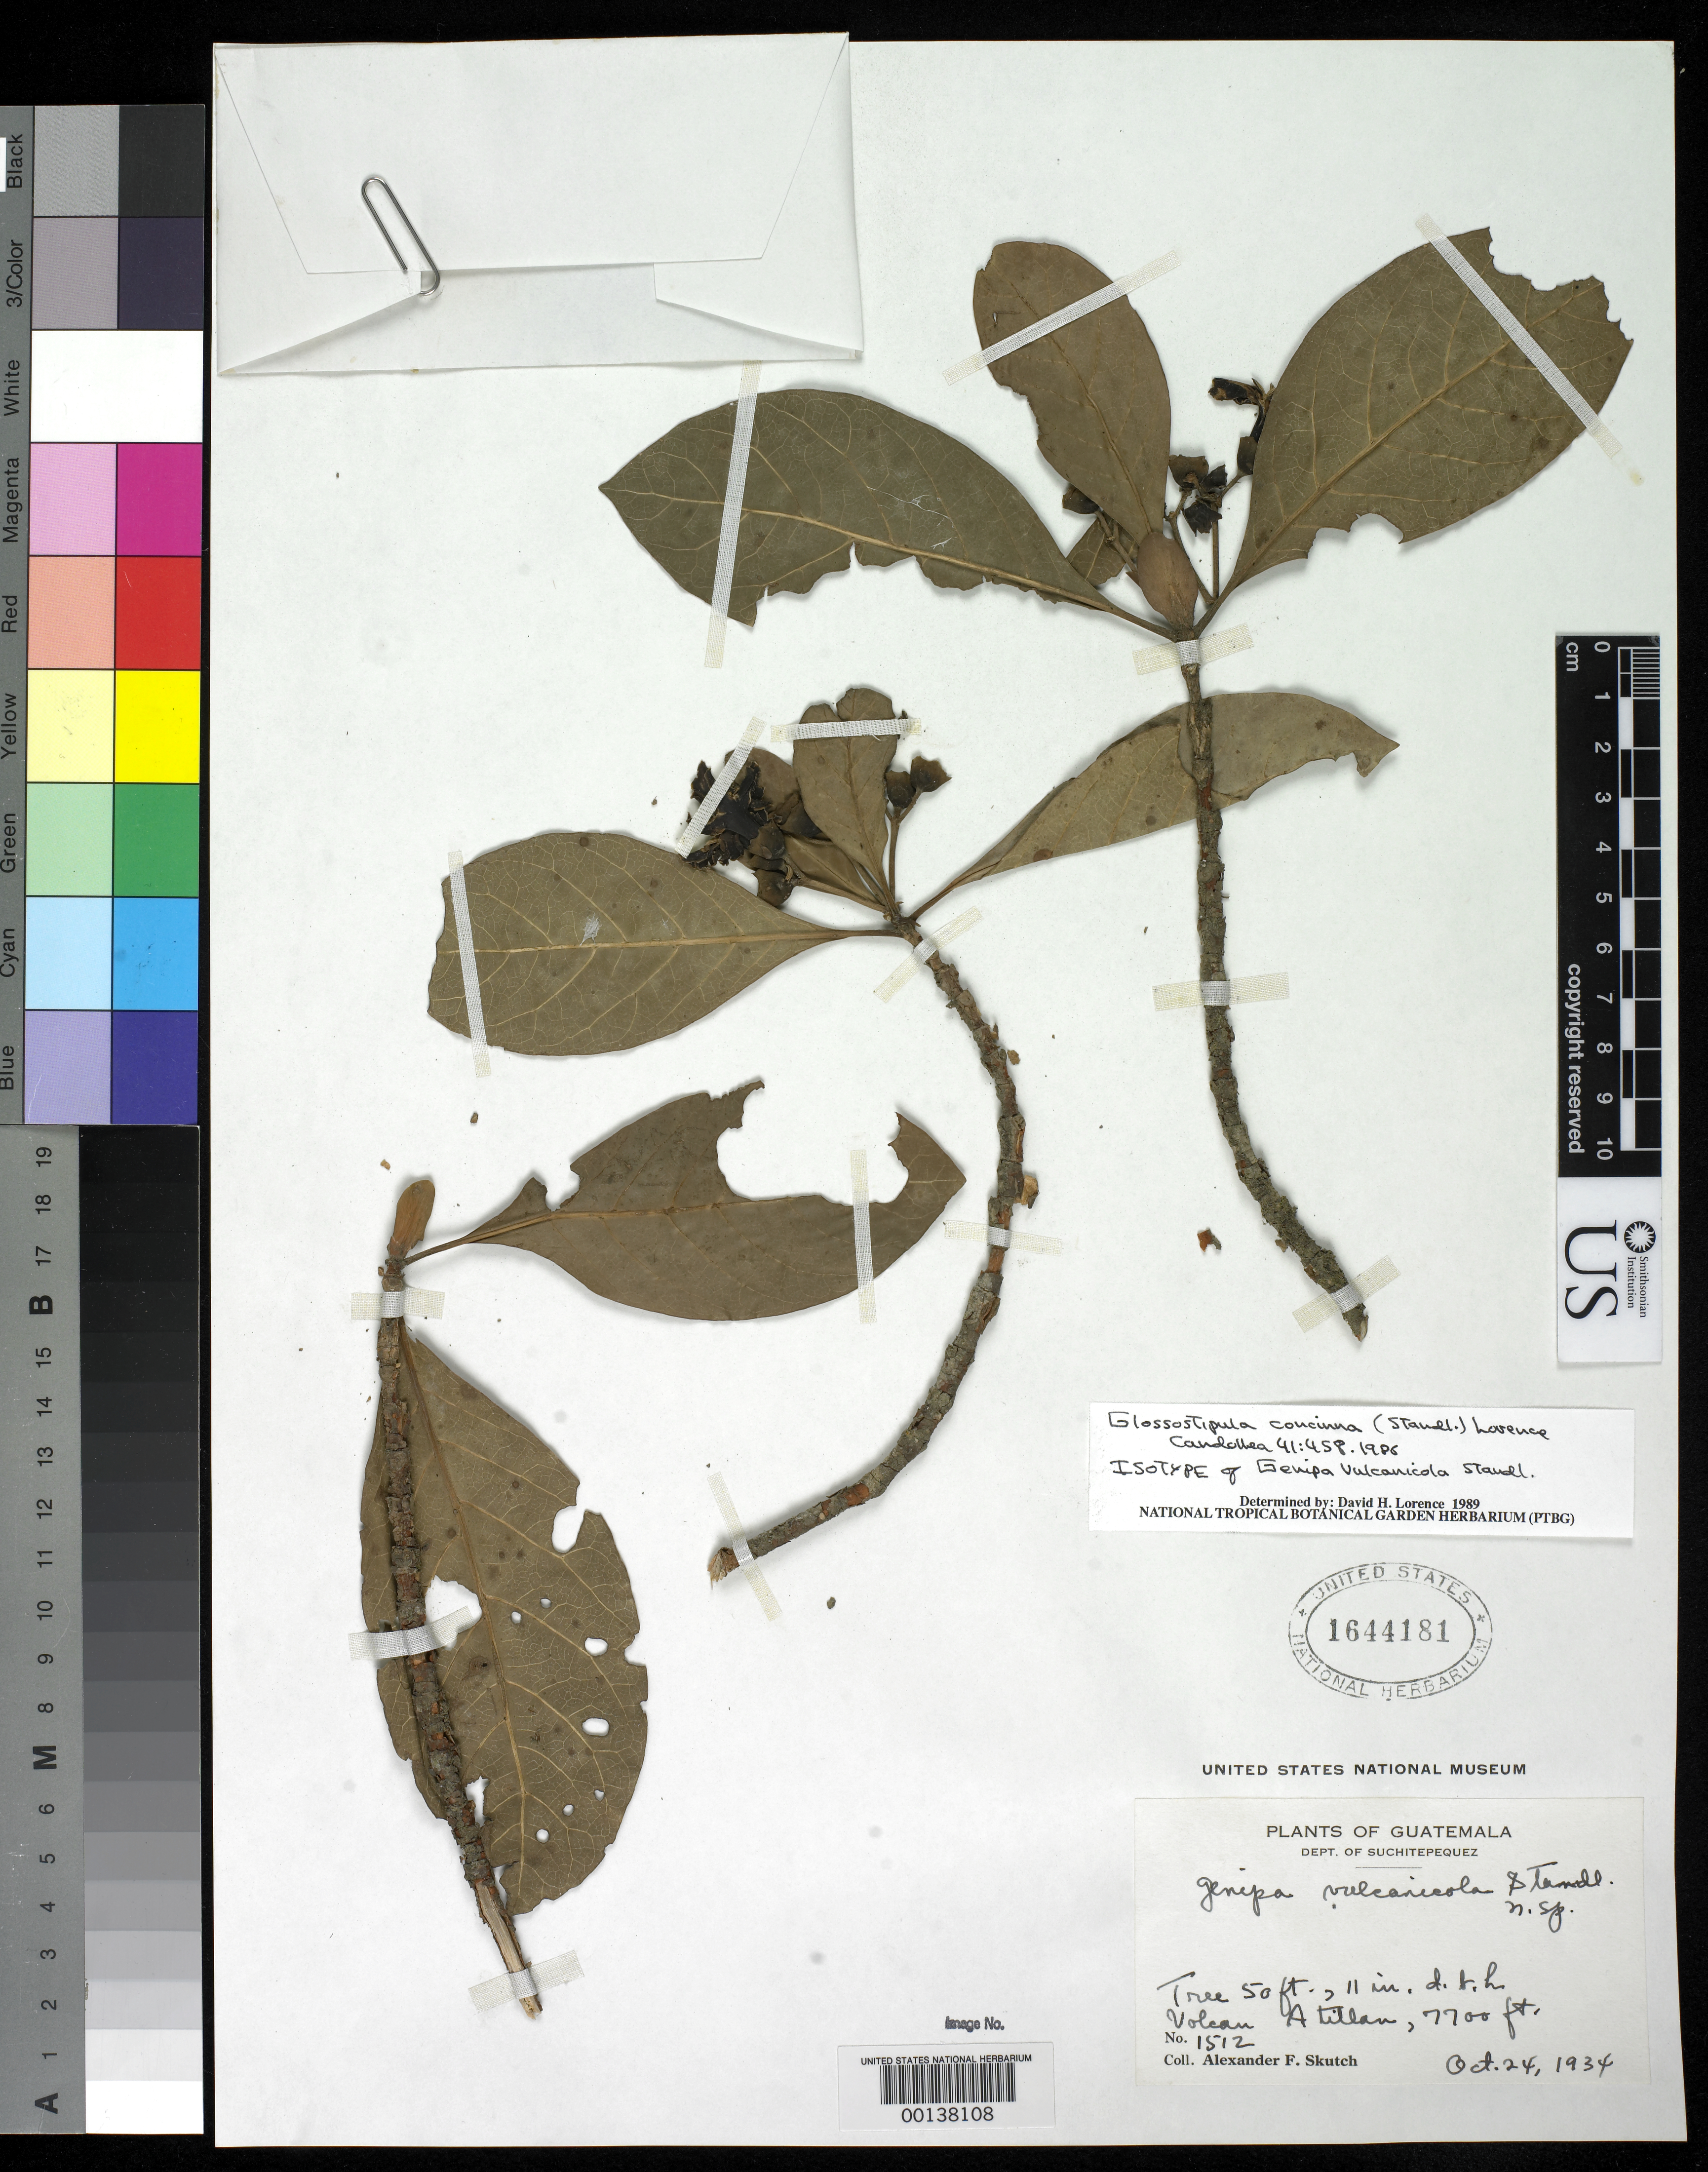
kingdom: Plantae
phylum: Tracheophyta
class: Magnoliopsida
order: Gentianales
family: Rubiaceae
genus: Genipa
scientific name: Genipa vulcanicola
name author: Standl.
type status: Isotype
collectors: A. F. Skutch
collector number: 1512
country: Guatemala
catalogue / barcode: US 1644181